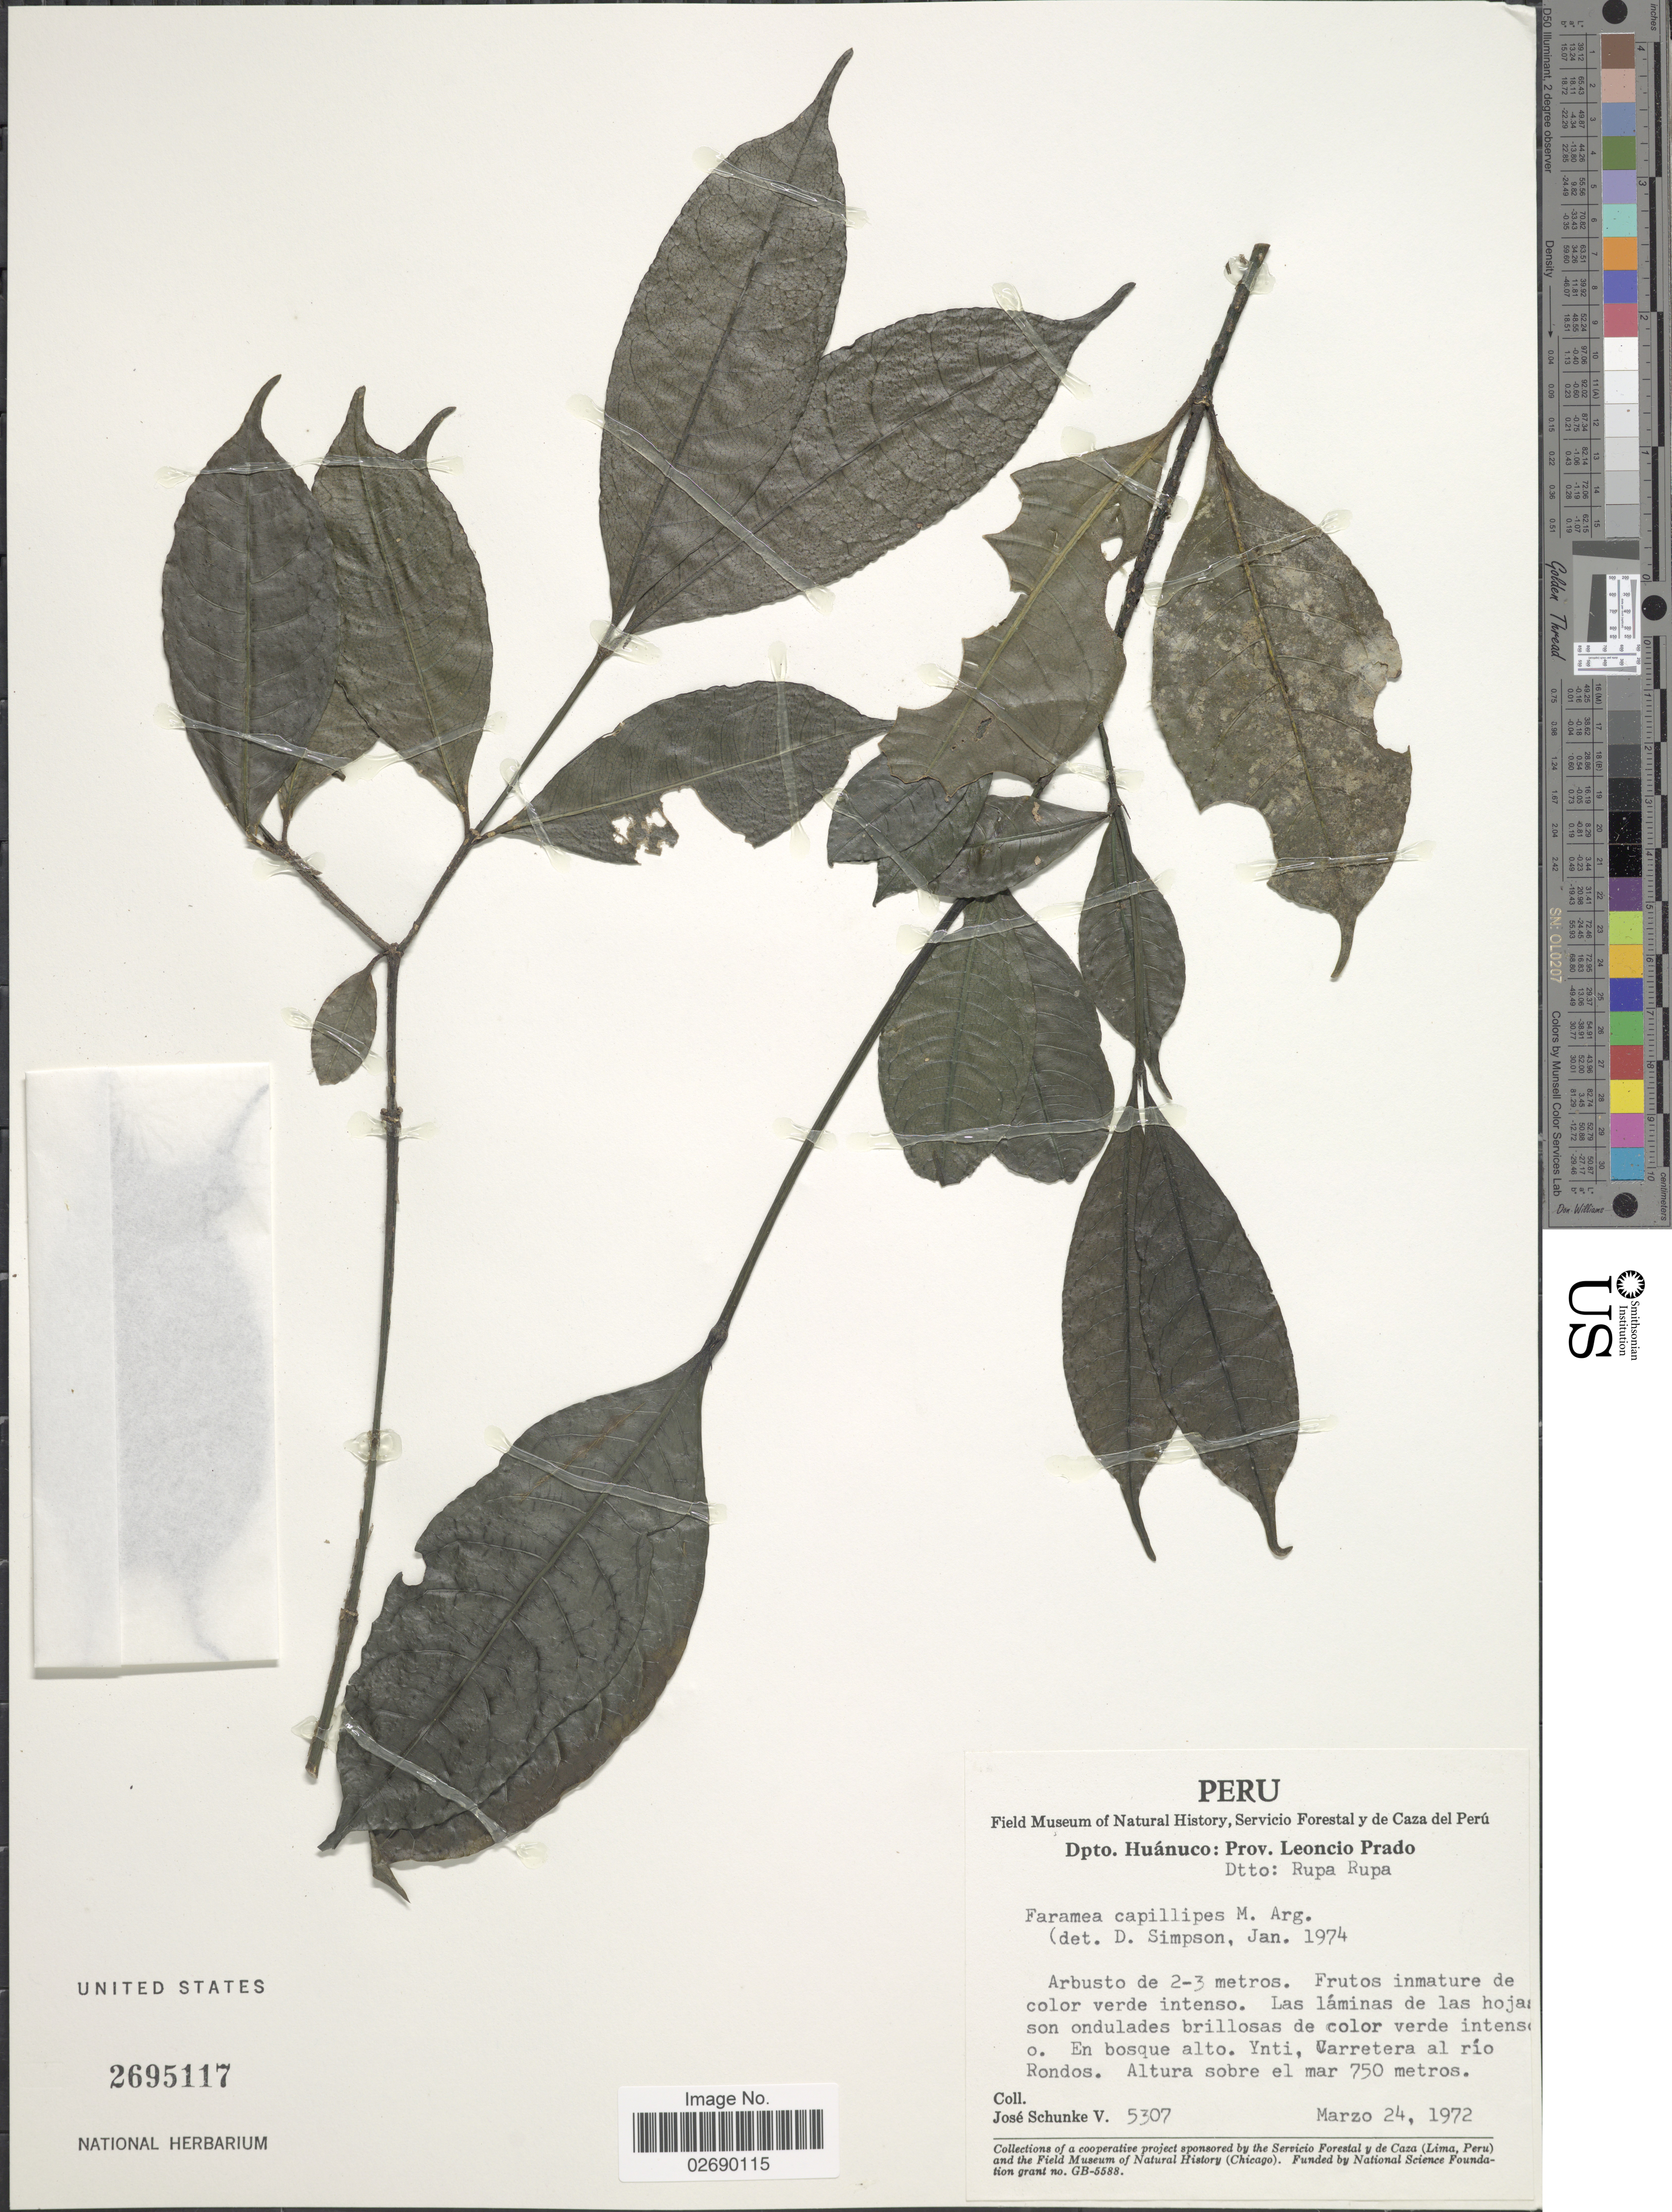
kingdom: Plantae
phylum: Tracheophyta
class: Magnoliopsida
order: Gentianales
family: Rubiaceae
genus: Faramea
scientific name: Faramea capillipes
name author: Müll. Arg.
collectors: J. Schunke Vigo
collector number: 5307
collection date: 1972-03-24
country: Peru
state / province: Huánuco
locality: Prov. Leoncia Prado. Dtto. Rupa Rupa. Ynti, Carretera al rio Rondos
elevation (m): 750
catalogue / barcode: US 2695117